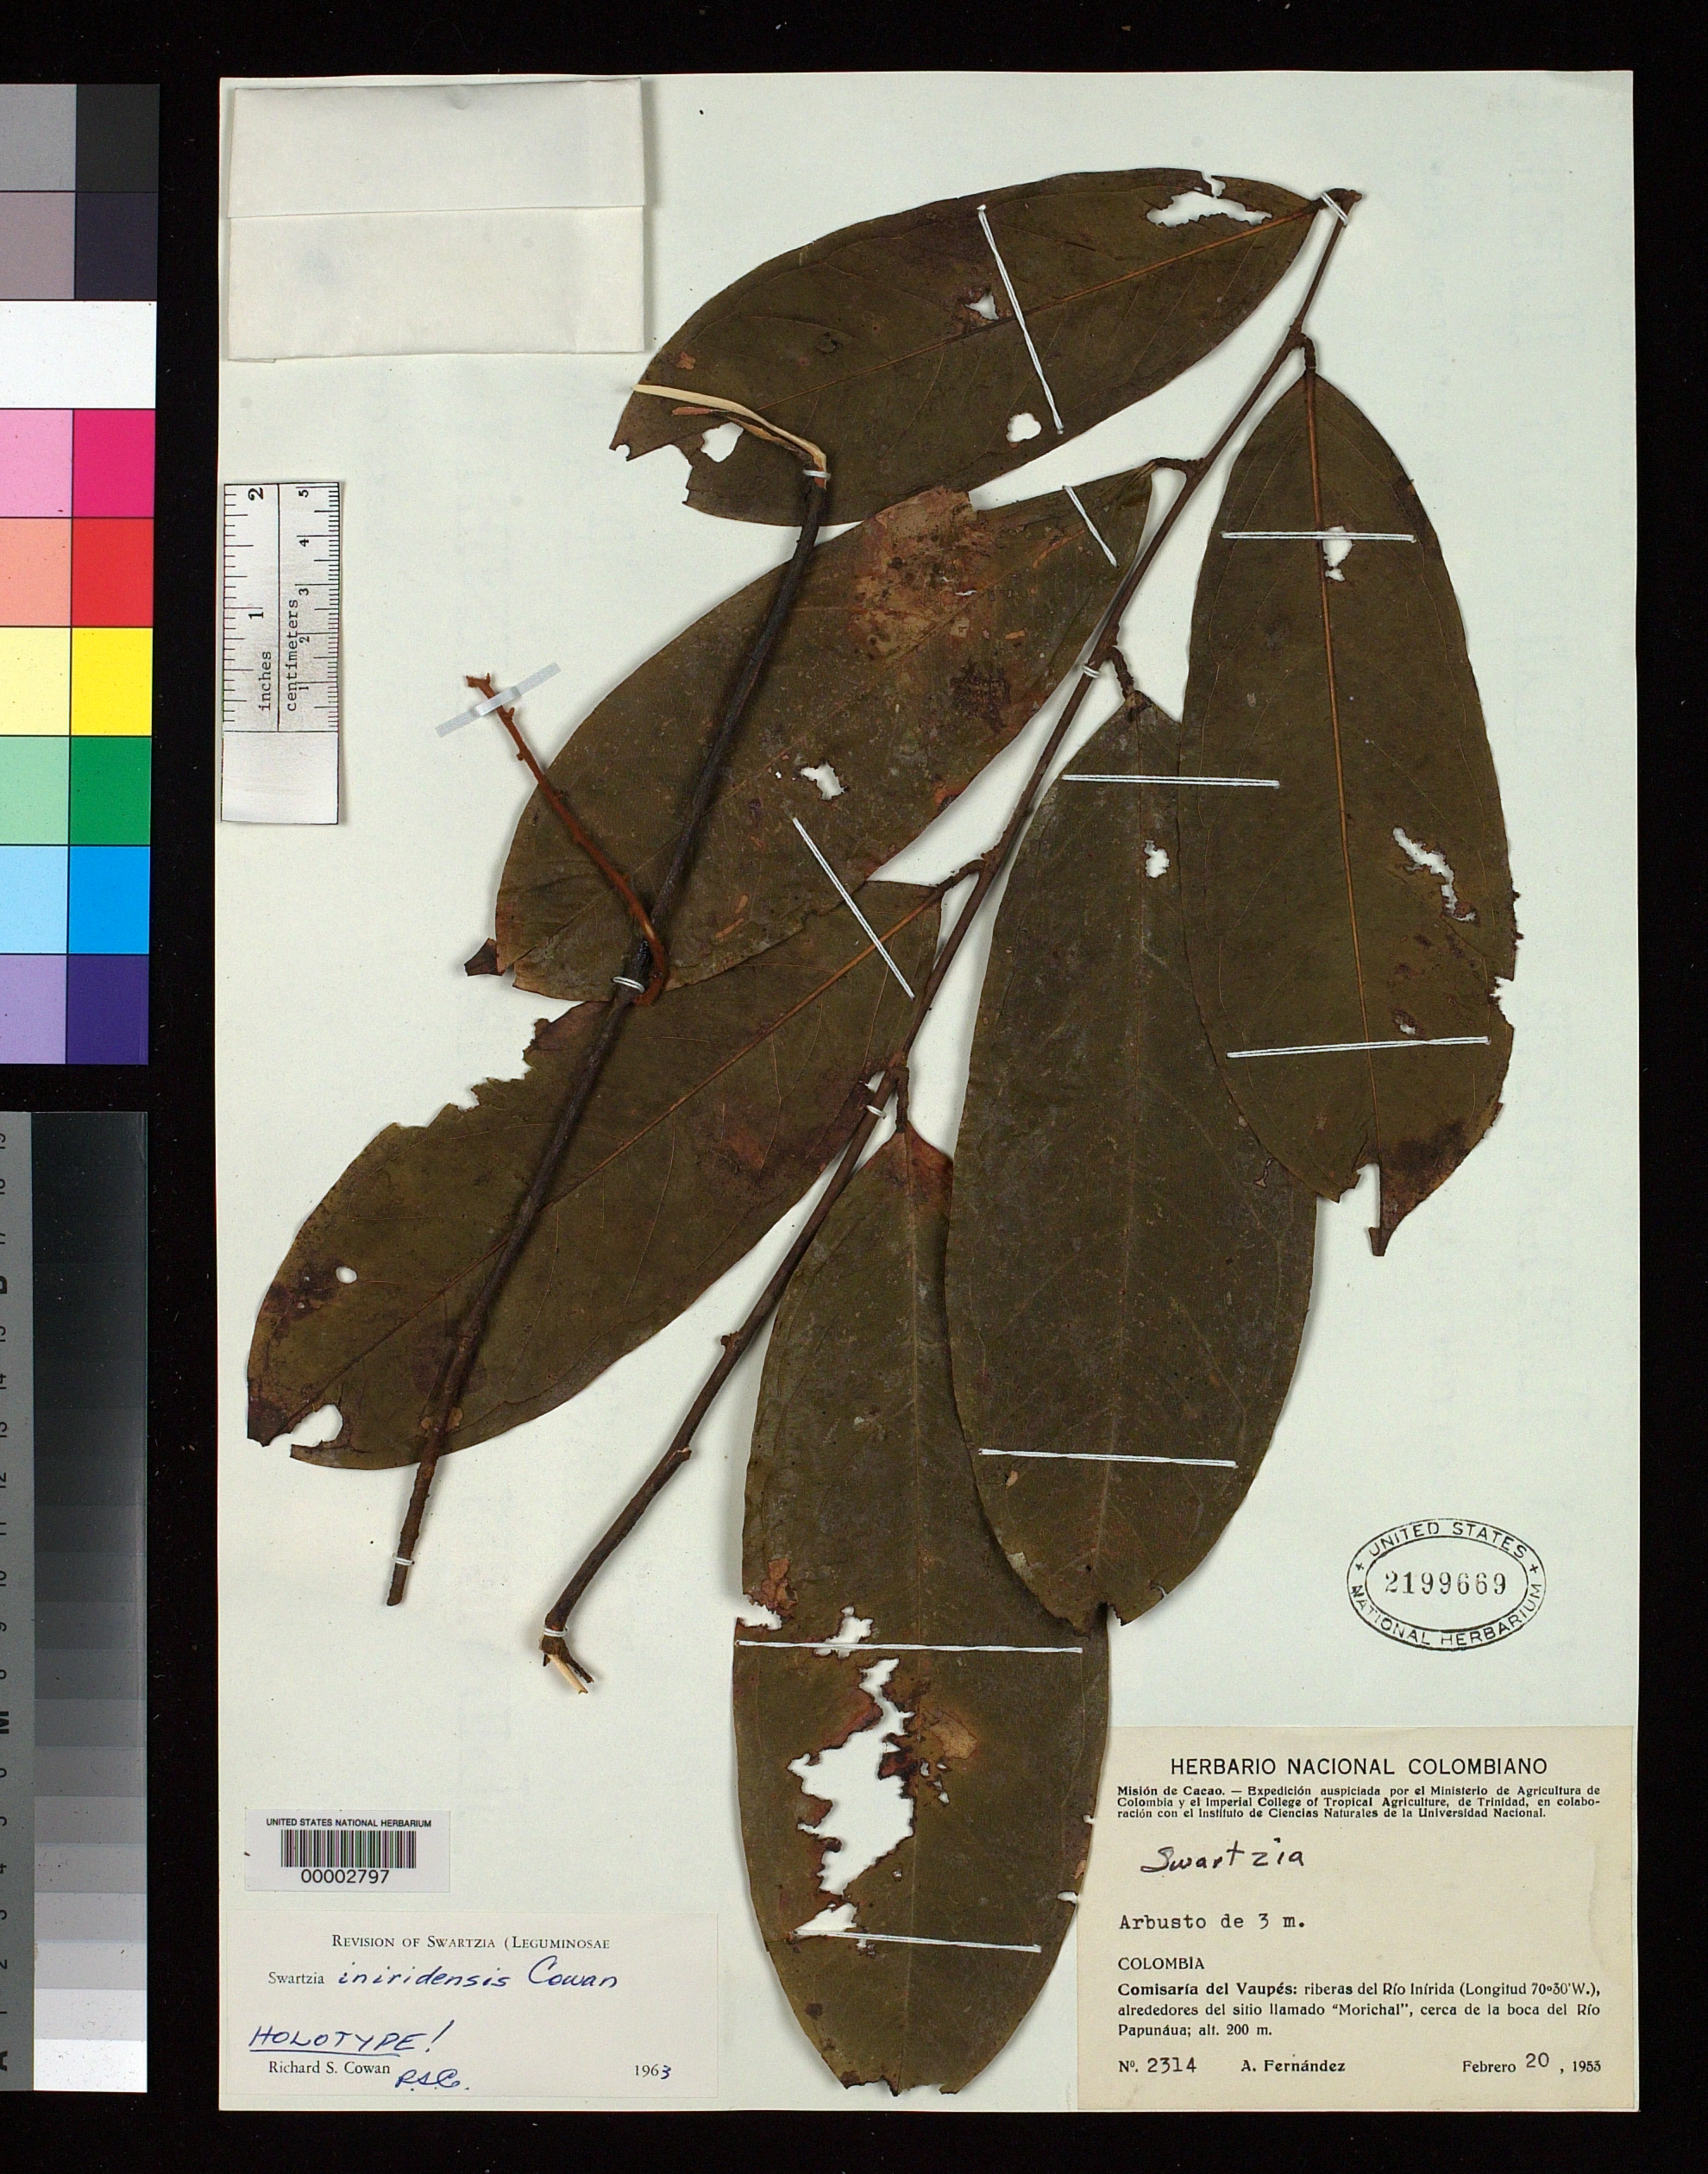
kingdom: Plantae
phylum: Tracheophyta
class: Magnoliopsida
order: Fabales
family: Fabaceae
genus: Swartzia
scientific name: Swartzia iniridensis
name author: R.S. Cowan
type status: Holotype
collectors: A. Fernández-Pérez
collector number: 2314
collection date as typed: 20 Feb 1953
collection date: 1953-02-20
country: Colombia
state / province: Vaupés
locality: Near Morichal and mouth of Rio Papunaua.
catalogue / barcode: US 2199669